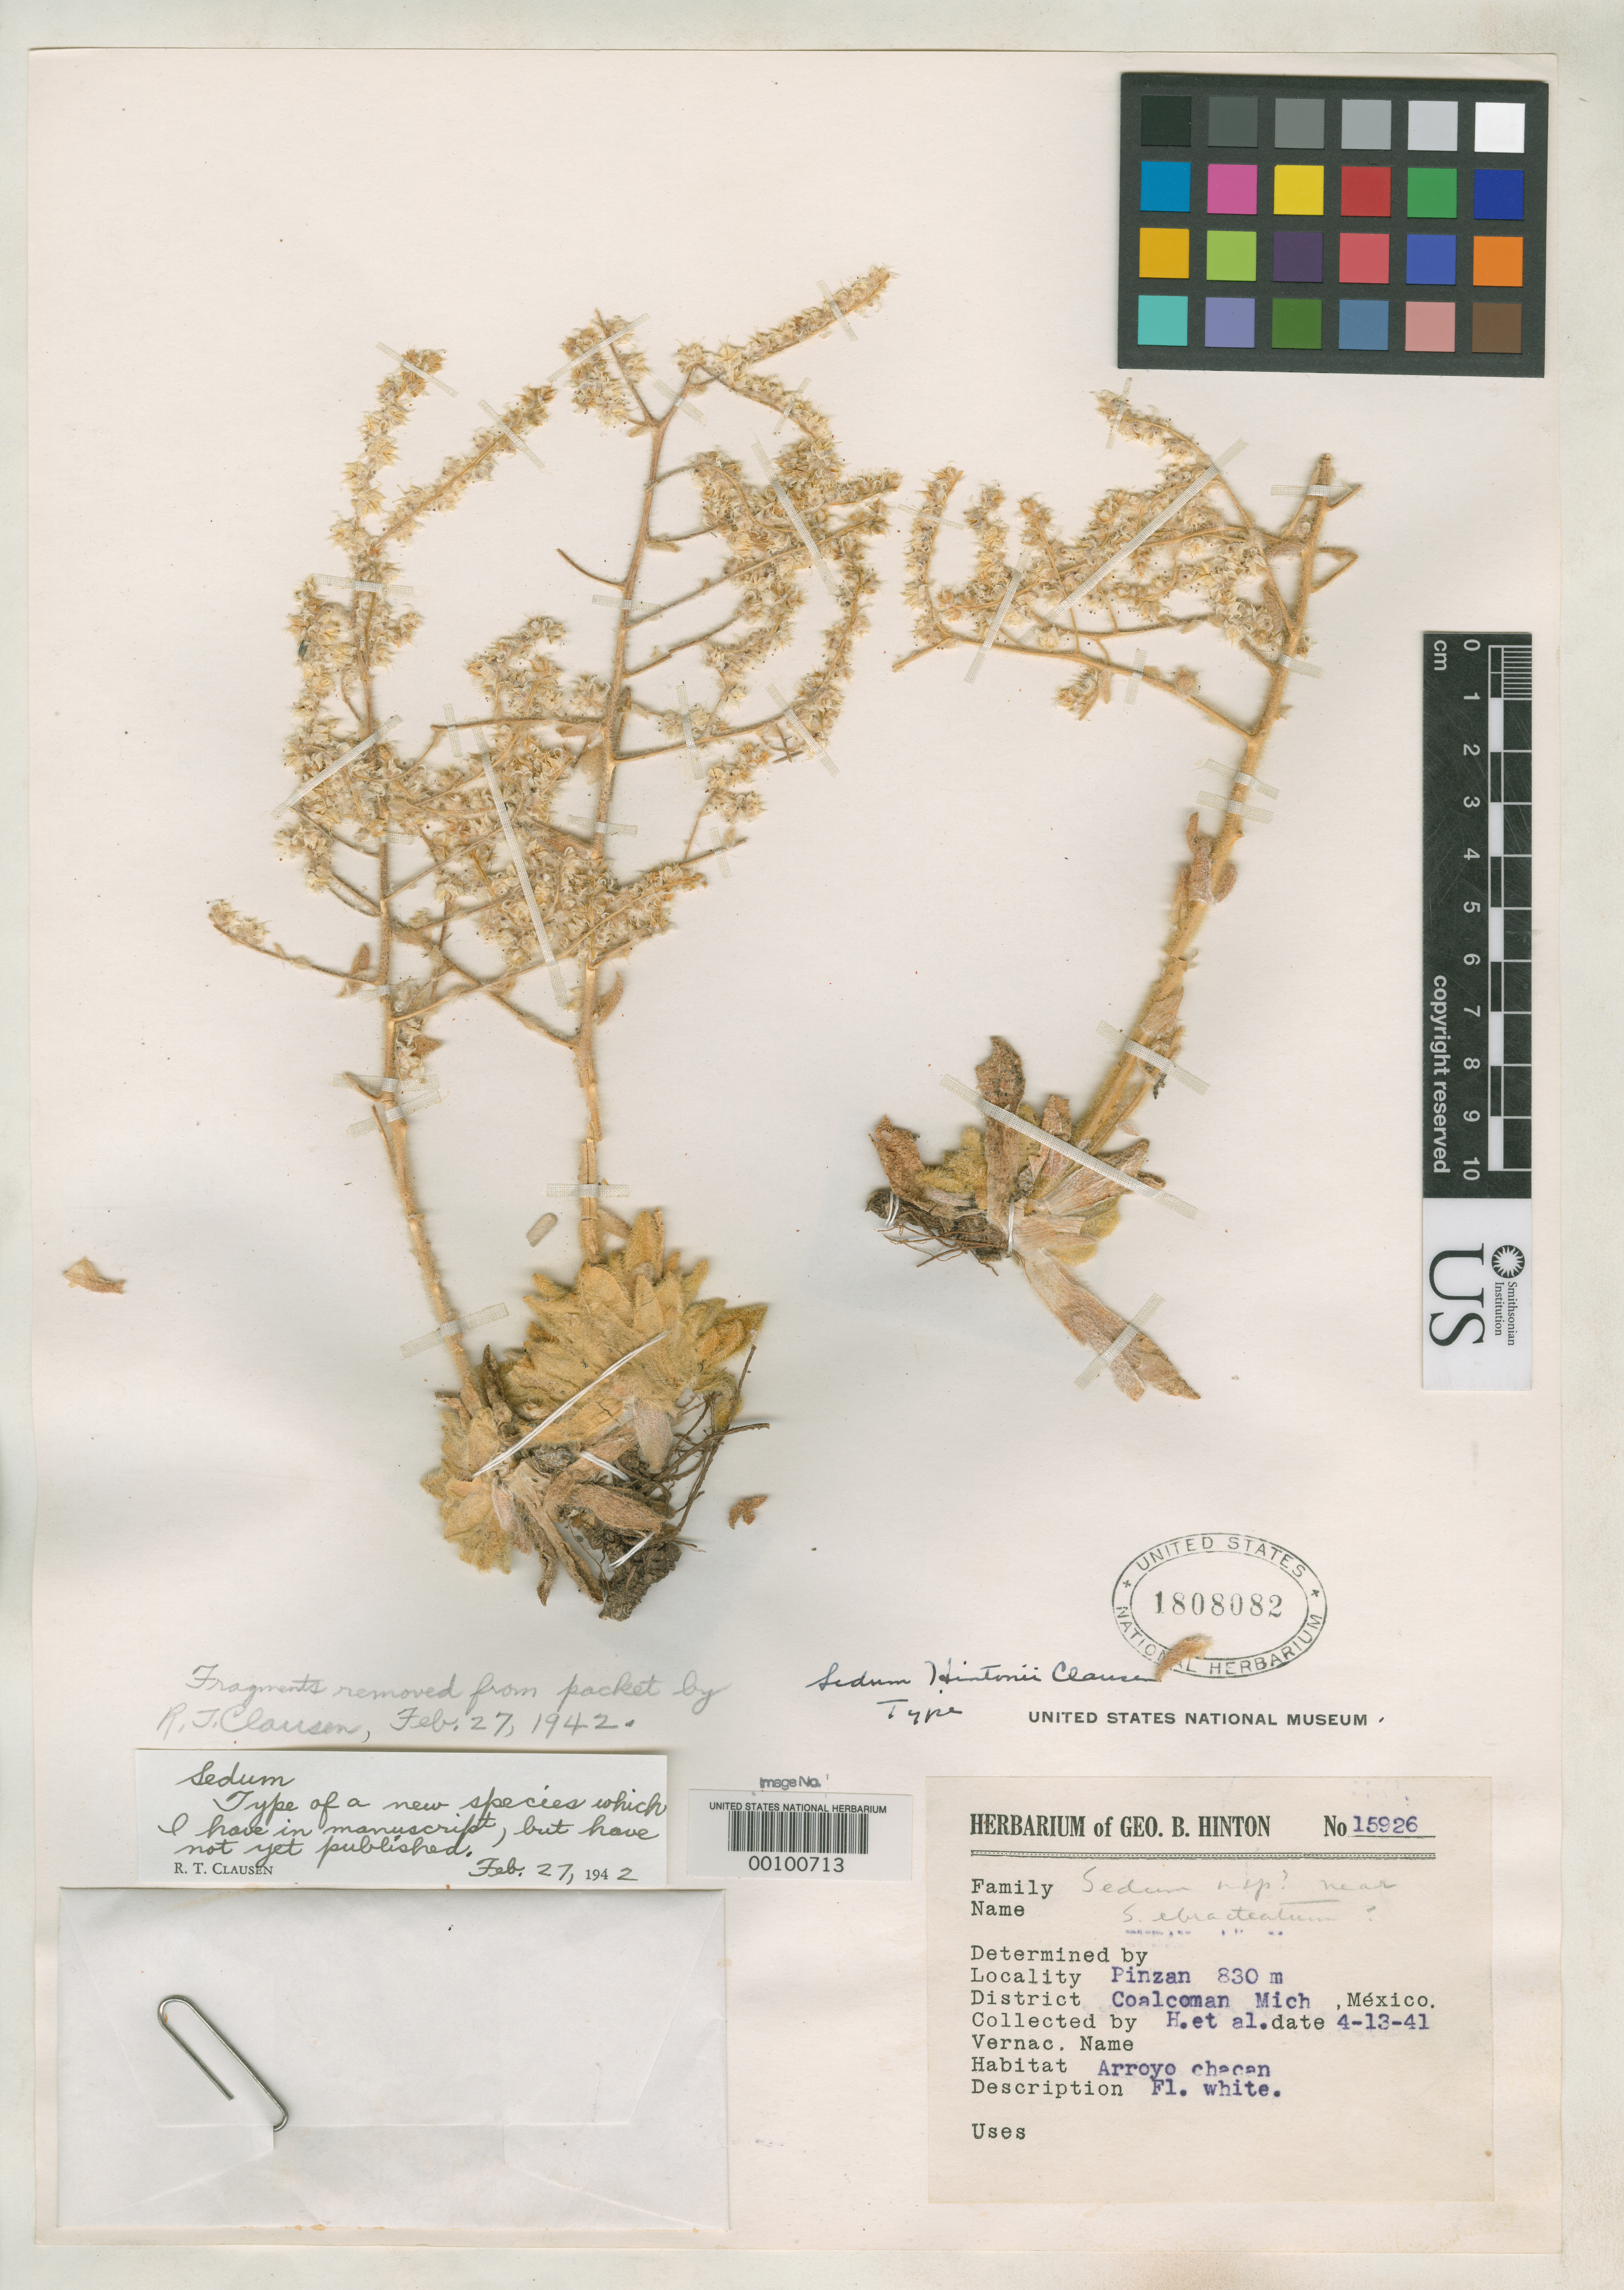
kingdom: Plantae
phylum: Tracheophyta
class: Magnoliopsida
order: Saxifragales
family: Crassulaceae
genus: Sedum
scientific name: Sedum hintonii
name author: R.T. Clausen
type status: Holotype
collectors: G. B. Hinton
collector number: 15926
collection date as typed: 13 Apr 1941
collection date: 1941-04-13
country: Mexico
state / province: Michoacán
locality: Coalcomán.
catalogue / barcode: US 1808082